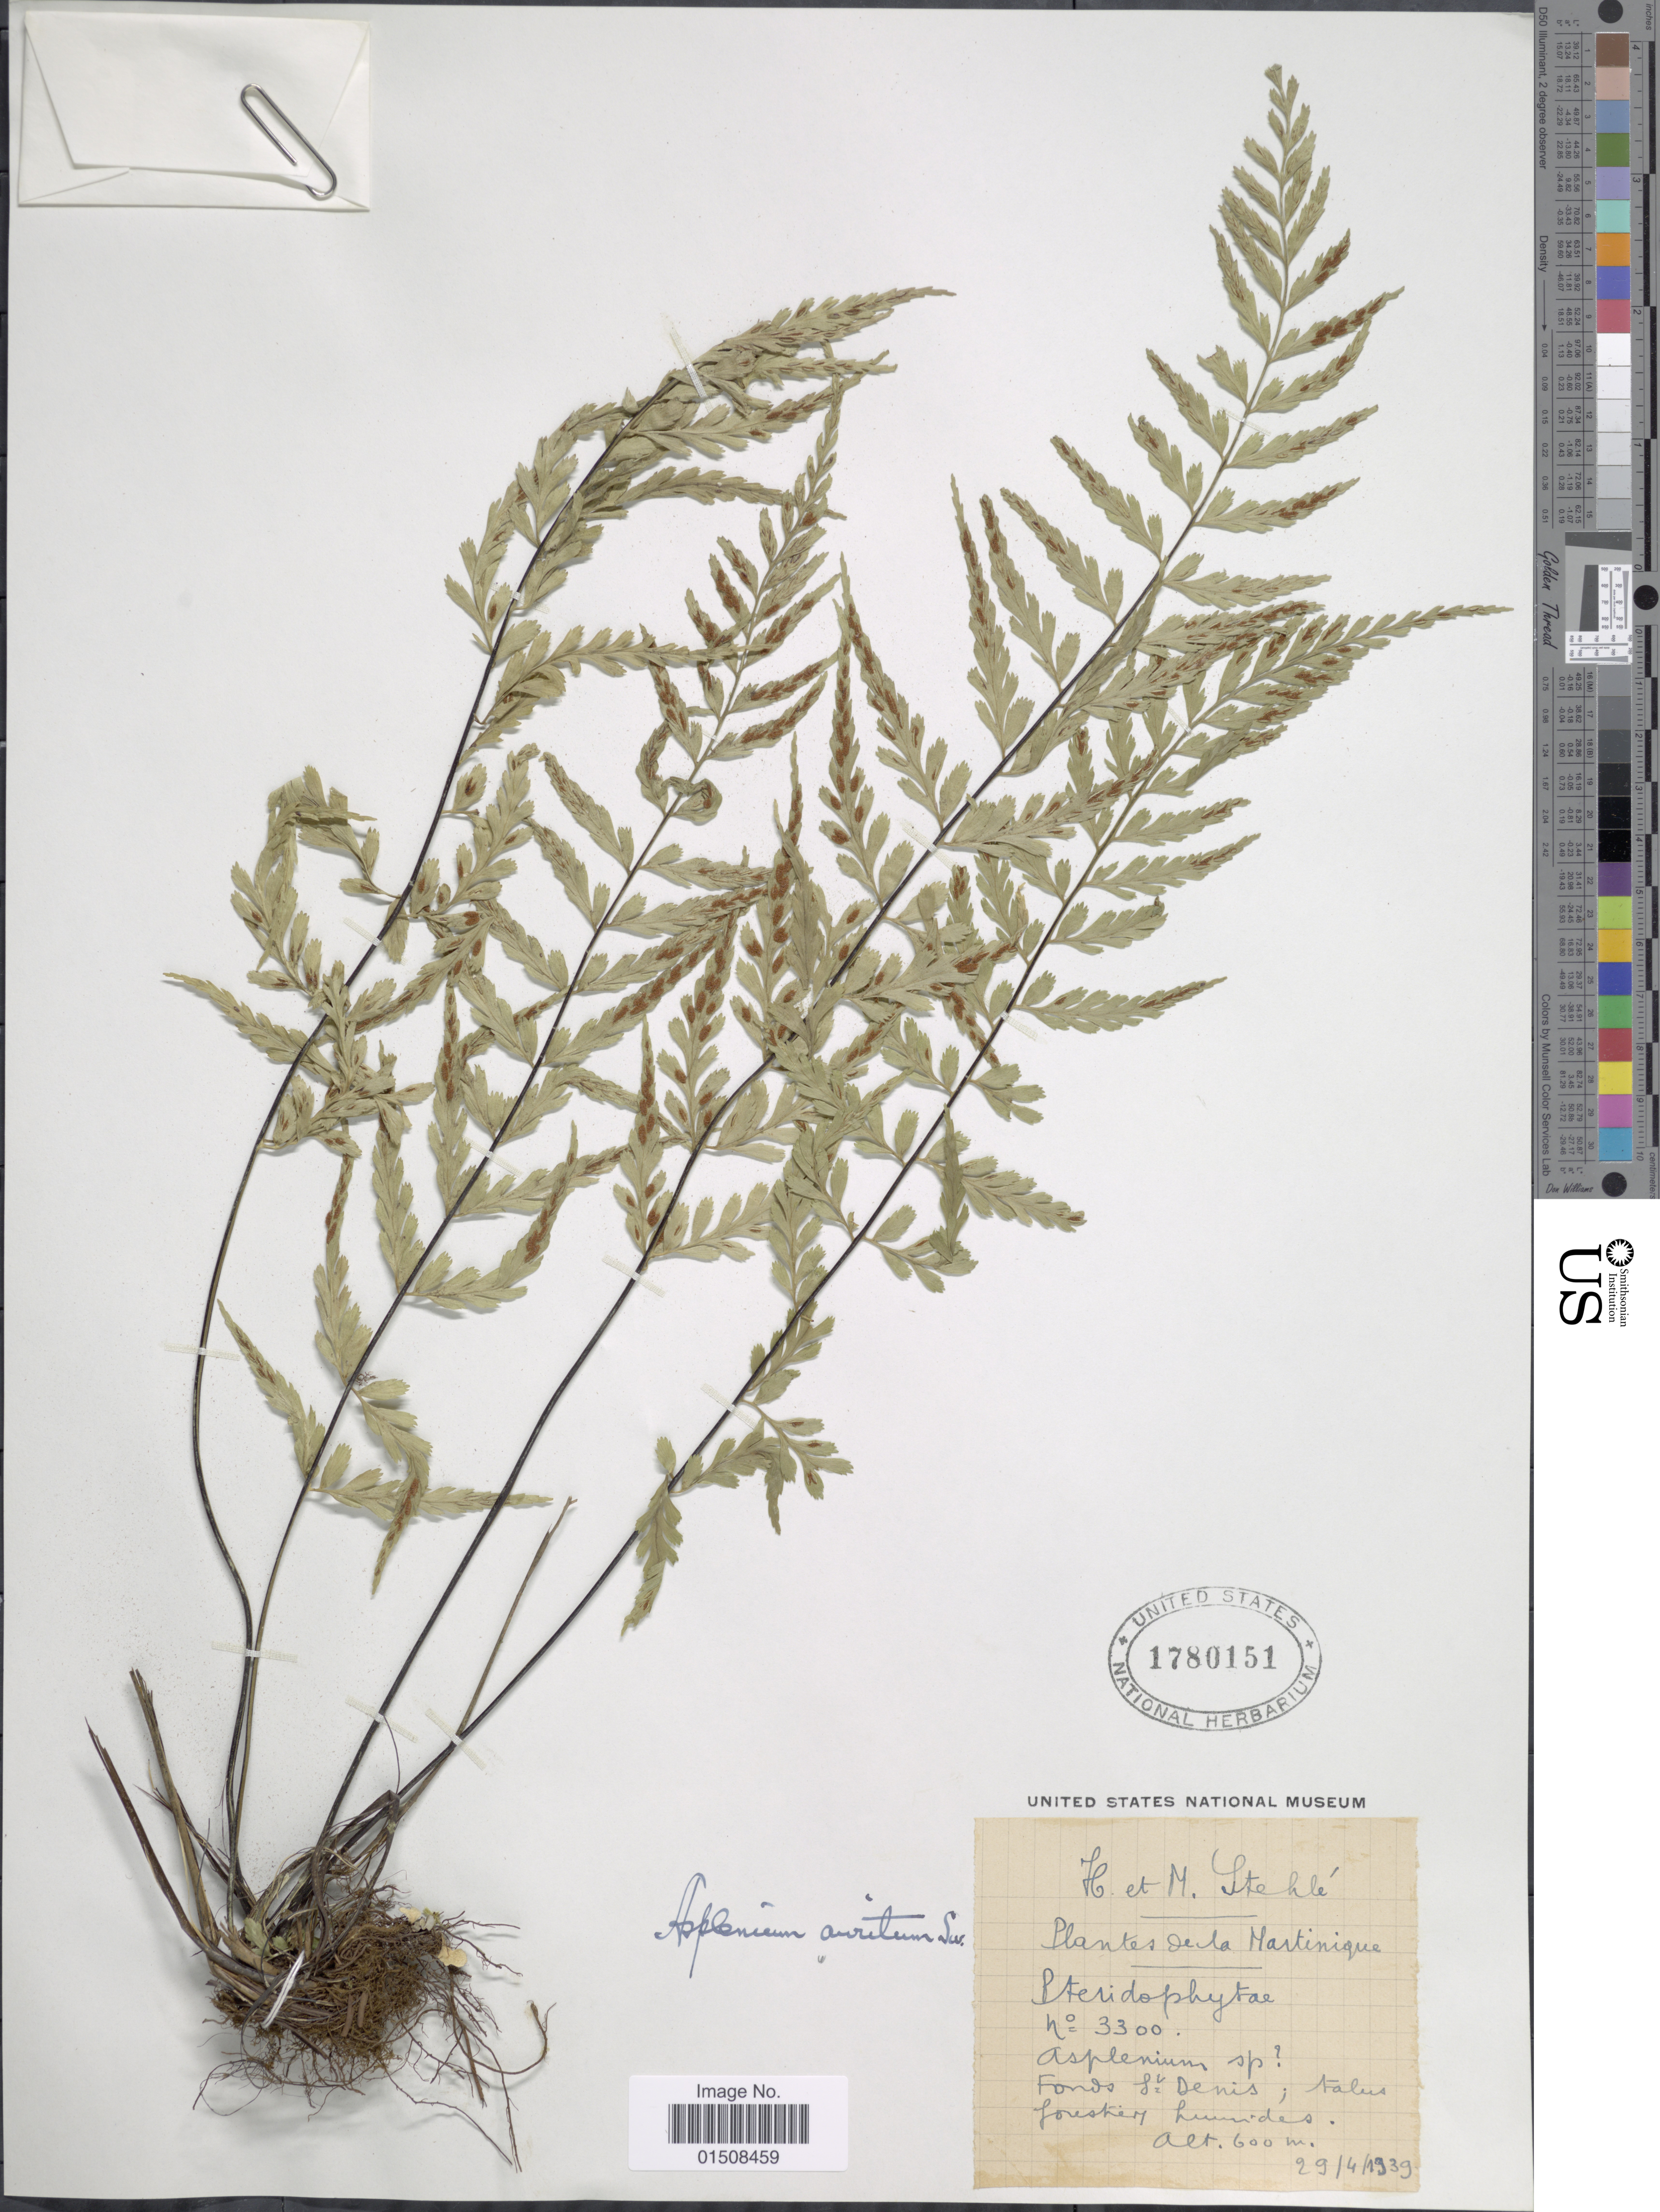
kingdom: Plantae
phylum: Tracheophyta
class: Polypodiopsida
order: Polypodiales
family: Aspleniaceae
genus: Asplenium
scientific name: Asplenium auritum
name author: Sw.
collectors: H. Stehlé & M. Stehlé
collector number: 3300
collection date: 1939-04-29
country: Martinique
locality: Fords St. Denis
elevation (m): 600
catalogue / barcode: US 1780151